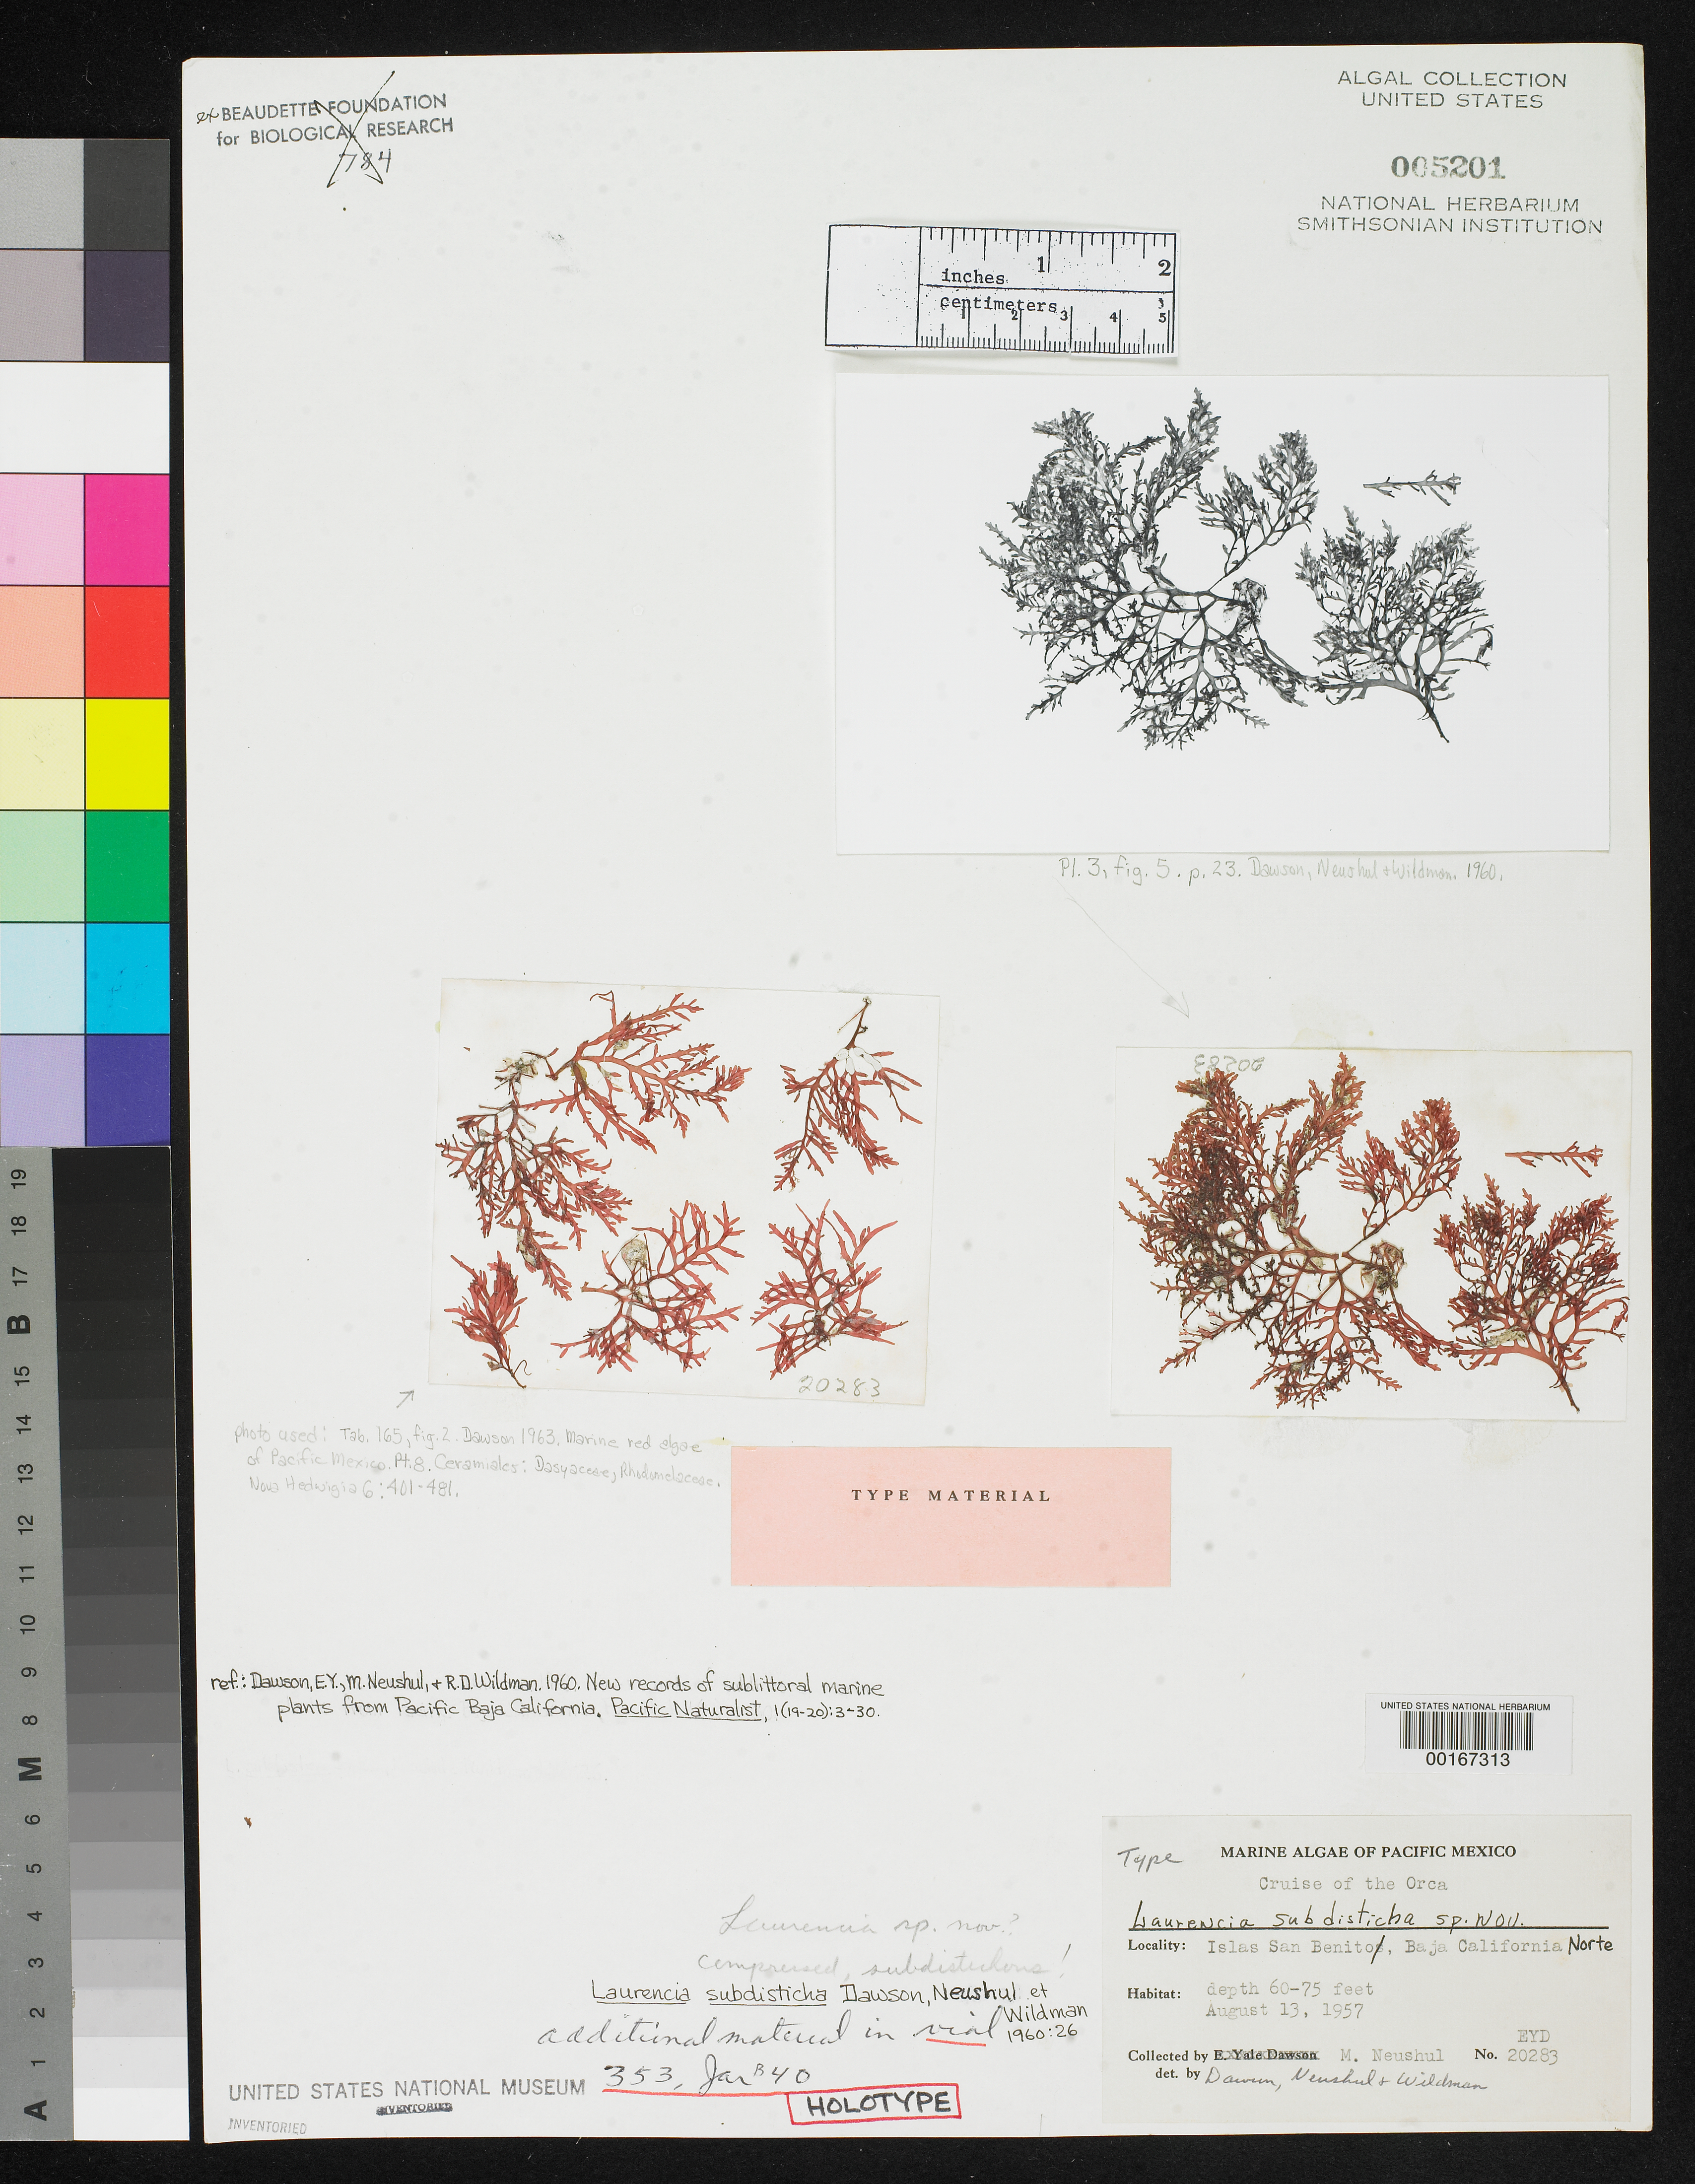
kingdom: Plantae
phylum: Rhodophyta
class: Florideophyceae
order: Ceramiales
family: Rhodomelaceae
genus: Laurencia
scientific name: Laurencia subdisticha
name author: E.Y. Dawson et al.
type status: Holotype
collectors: M. Neushul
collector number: EYD 20283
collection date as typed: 13 Aug 1957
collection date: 1957-08-13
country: Mexico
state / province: Baja California Norte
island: Islas San Benito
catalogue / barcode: US 5201